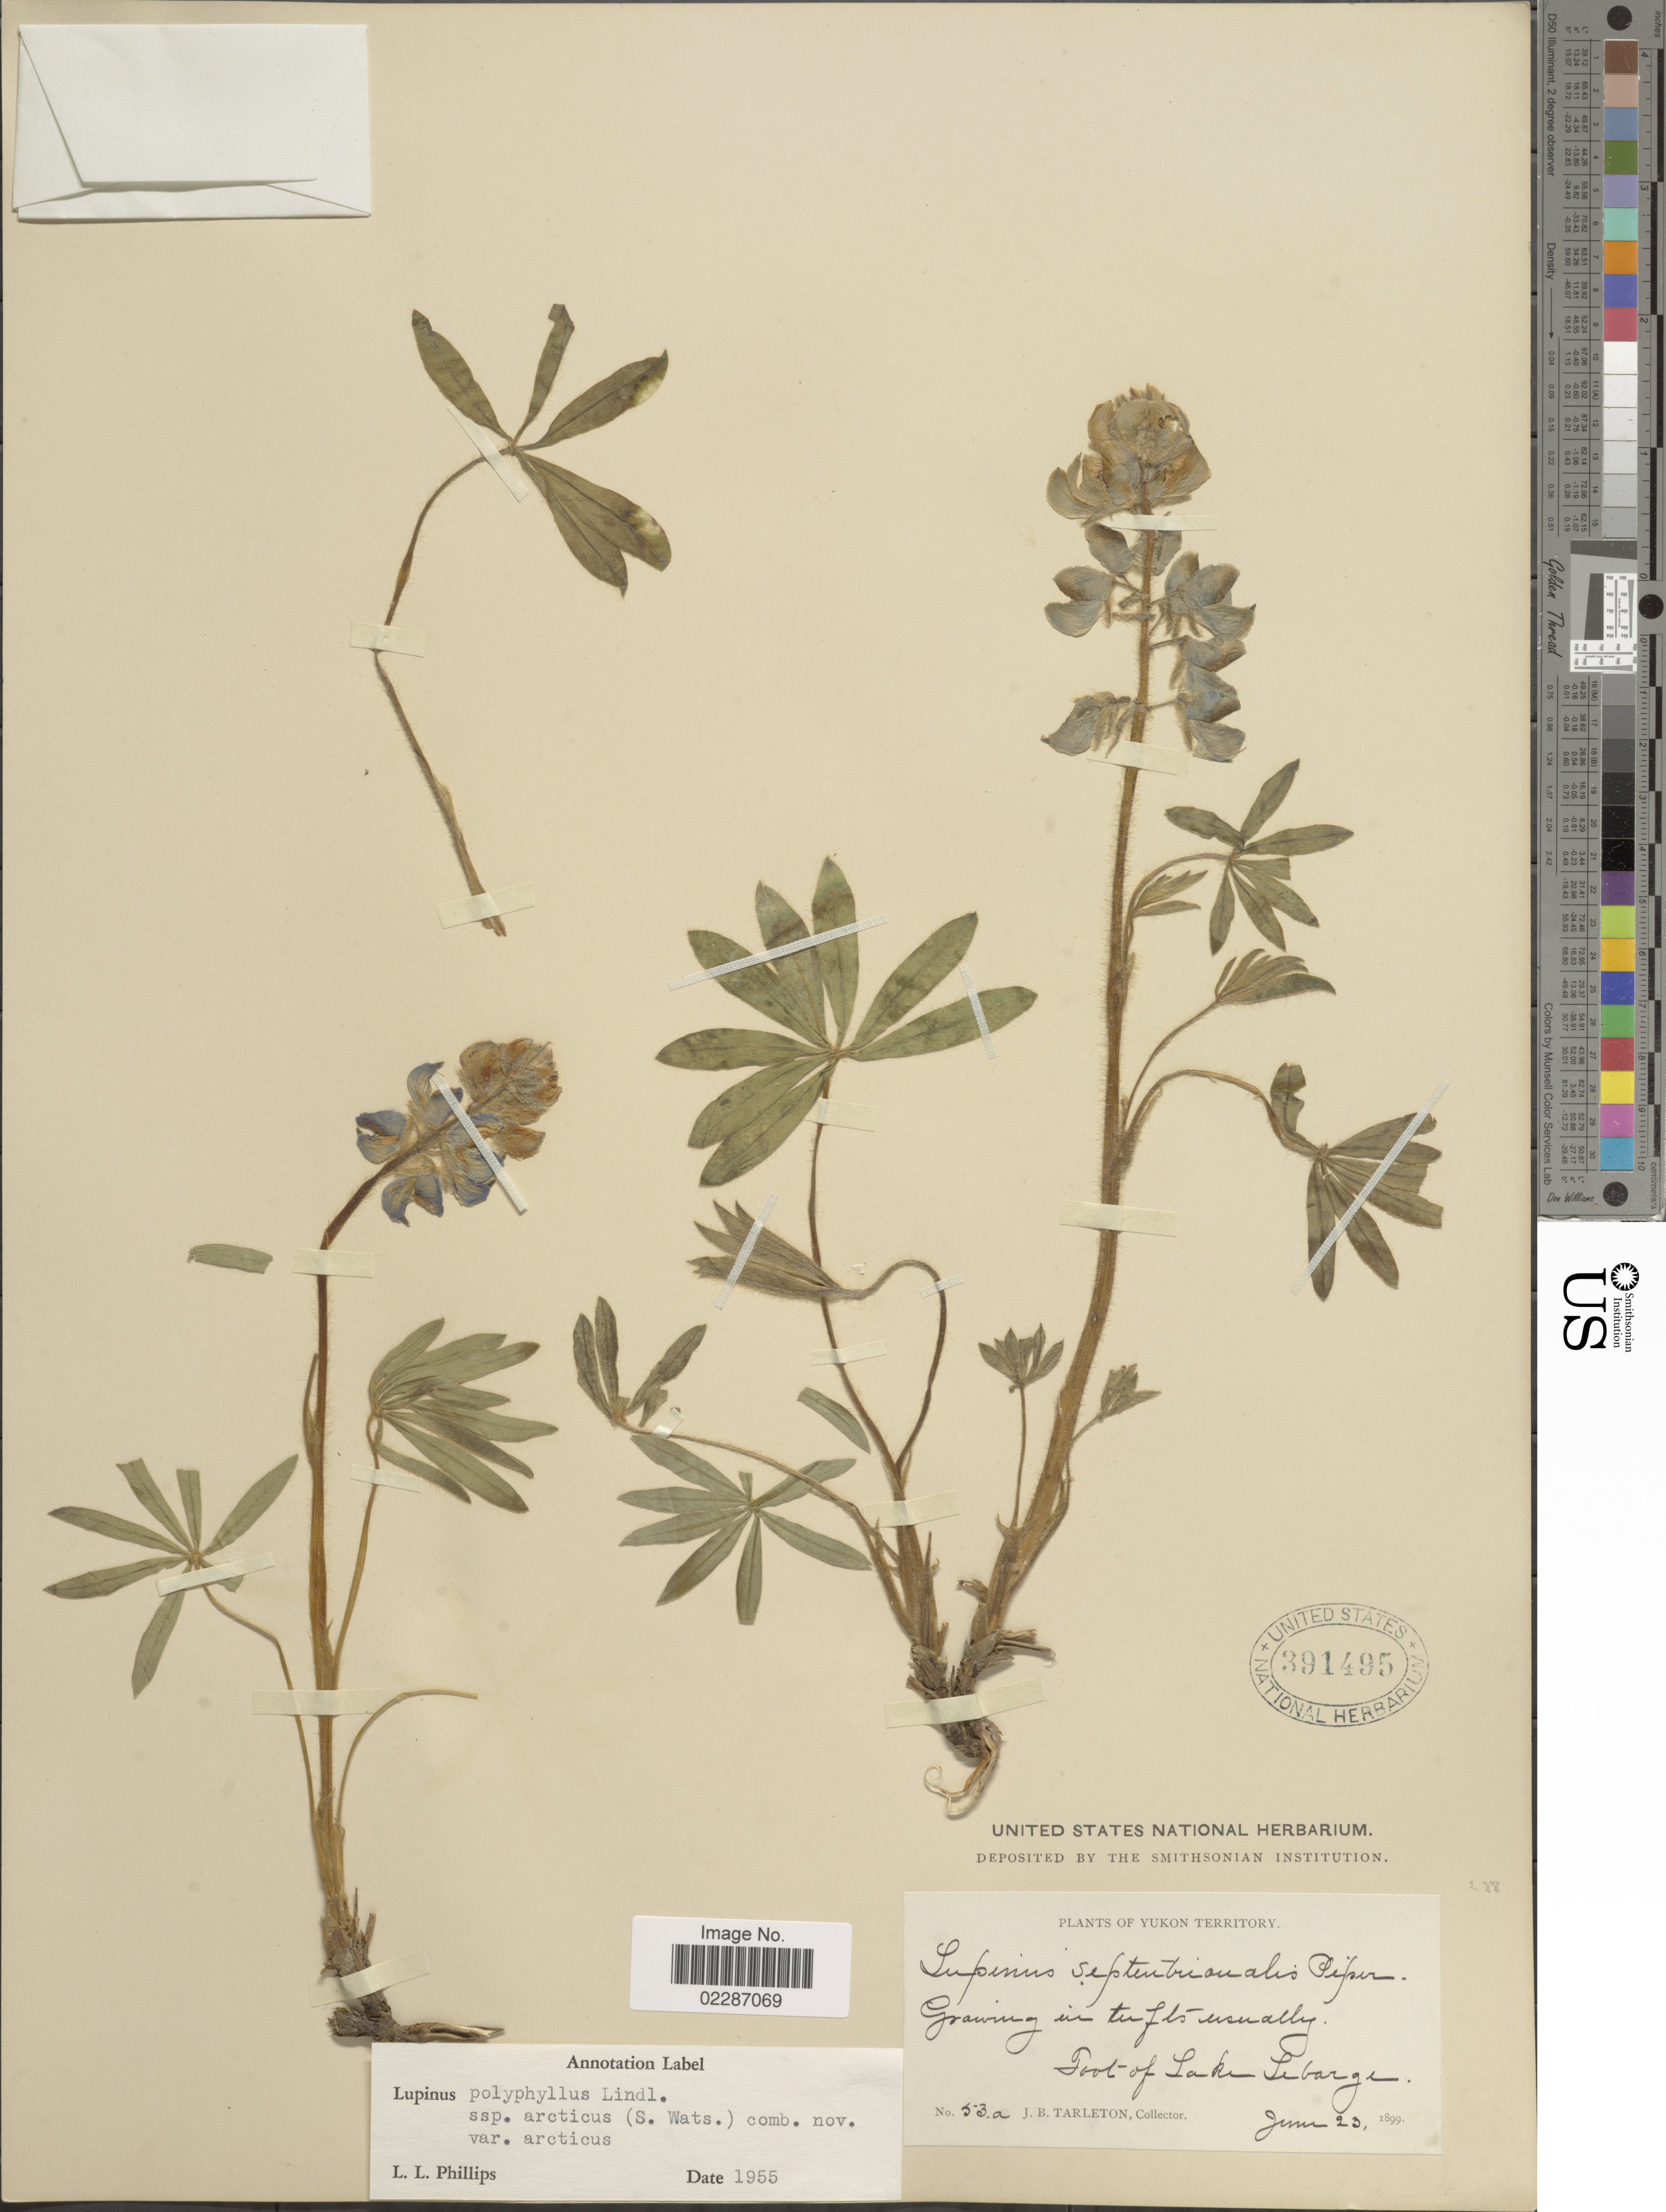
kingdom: Plantae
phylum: Tracheophyta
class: Magnoliopsida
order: Fabales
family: Fabaceae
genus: Lupinus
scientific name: Lupinus arcticus subsp. arcticus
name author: S. Watson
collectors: J. Tarleton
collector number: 53a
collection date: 1899-06-23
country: Canada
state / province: Yukon Territory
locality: Foot of Lake Lebarge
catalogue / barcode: US 391495